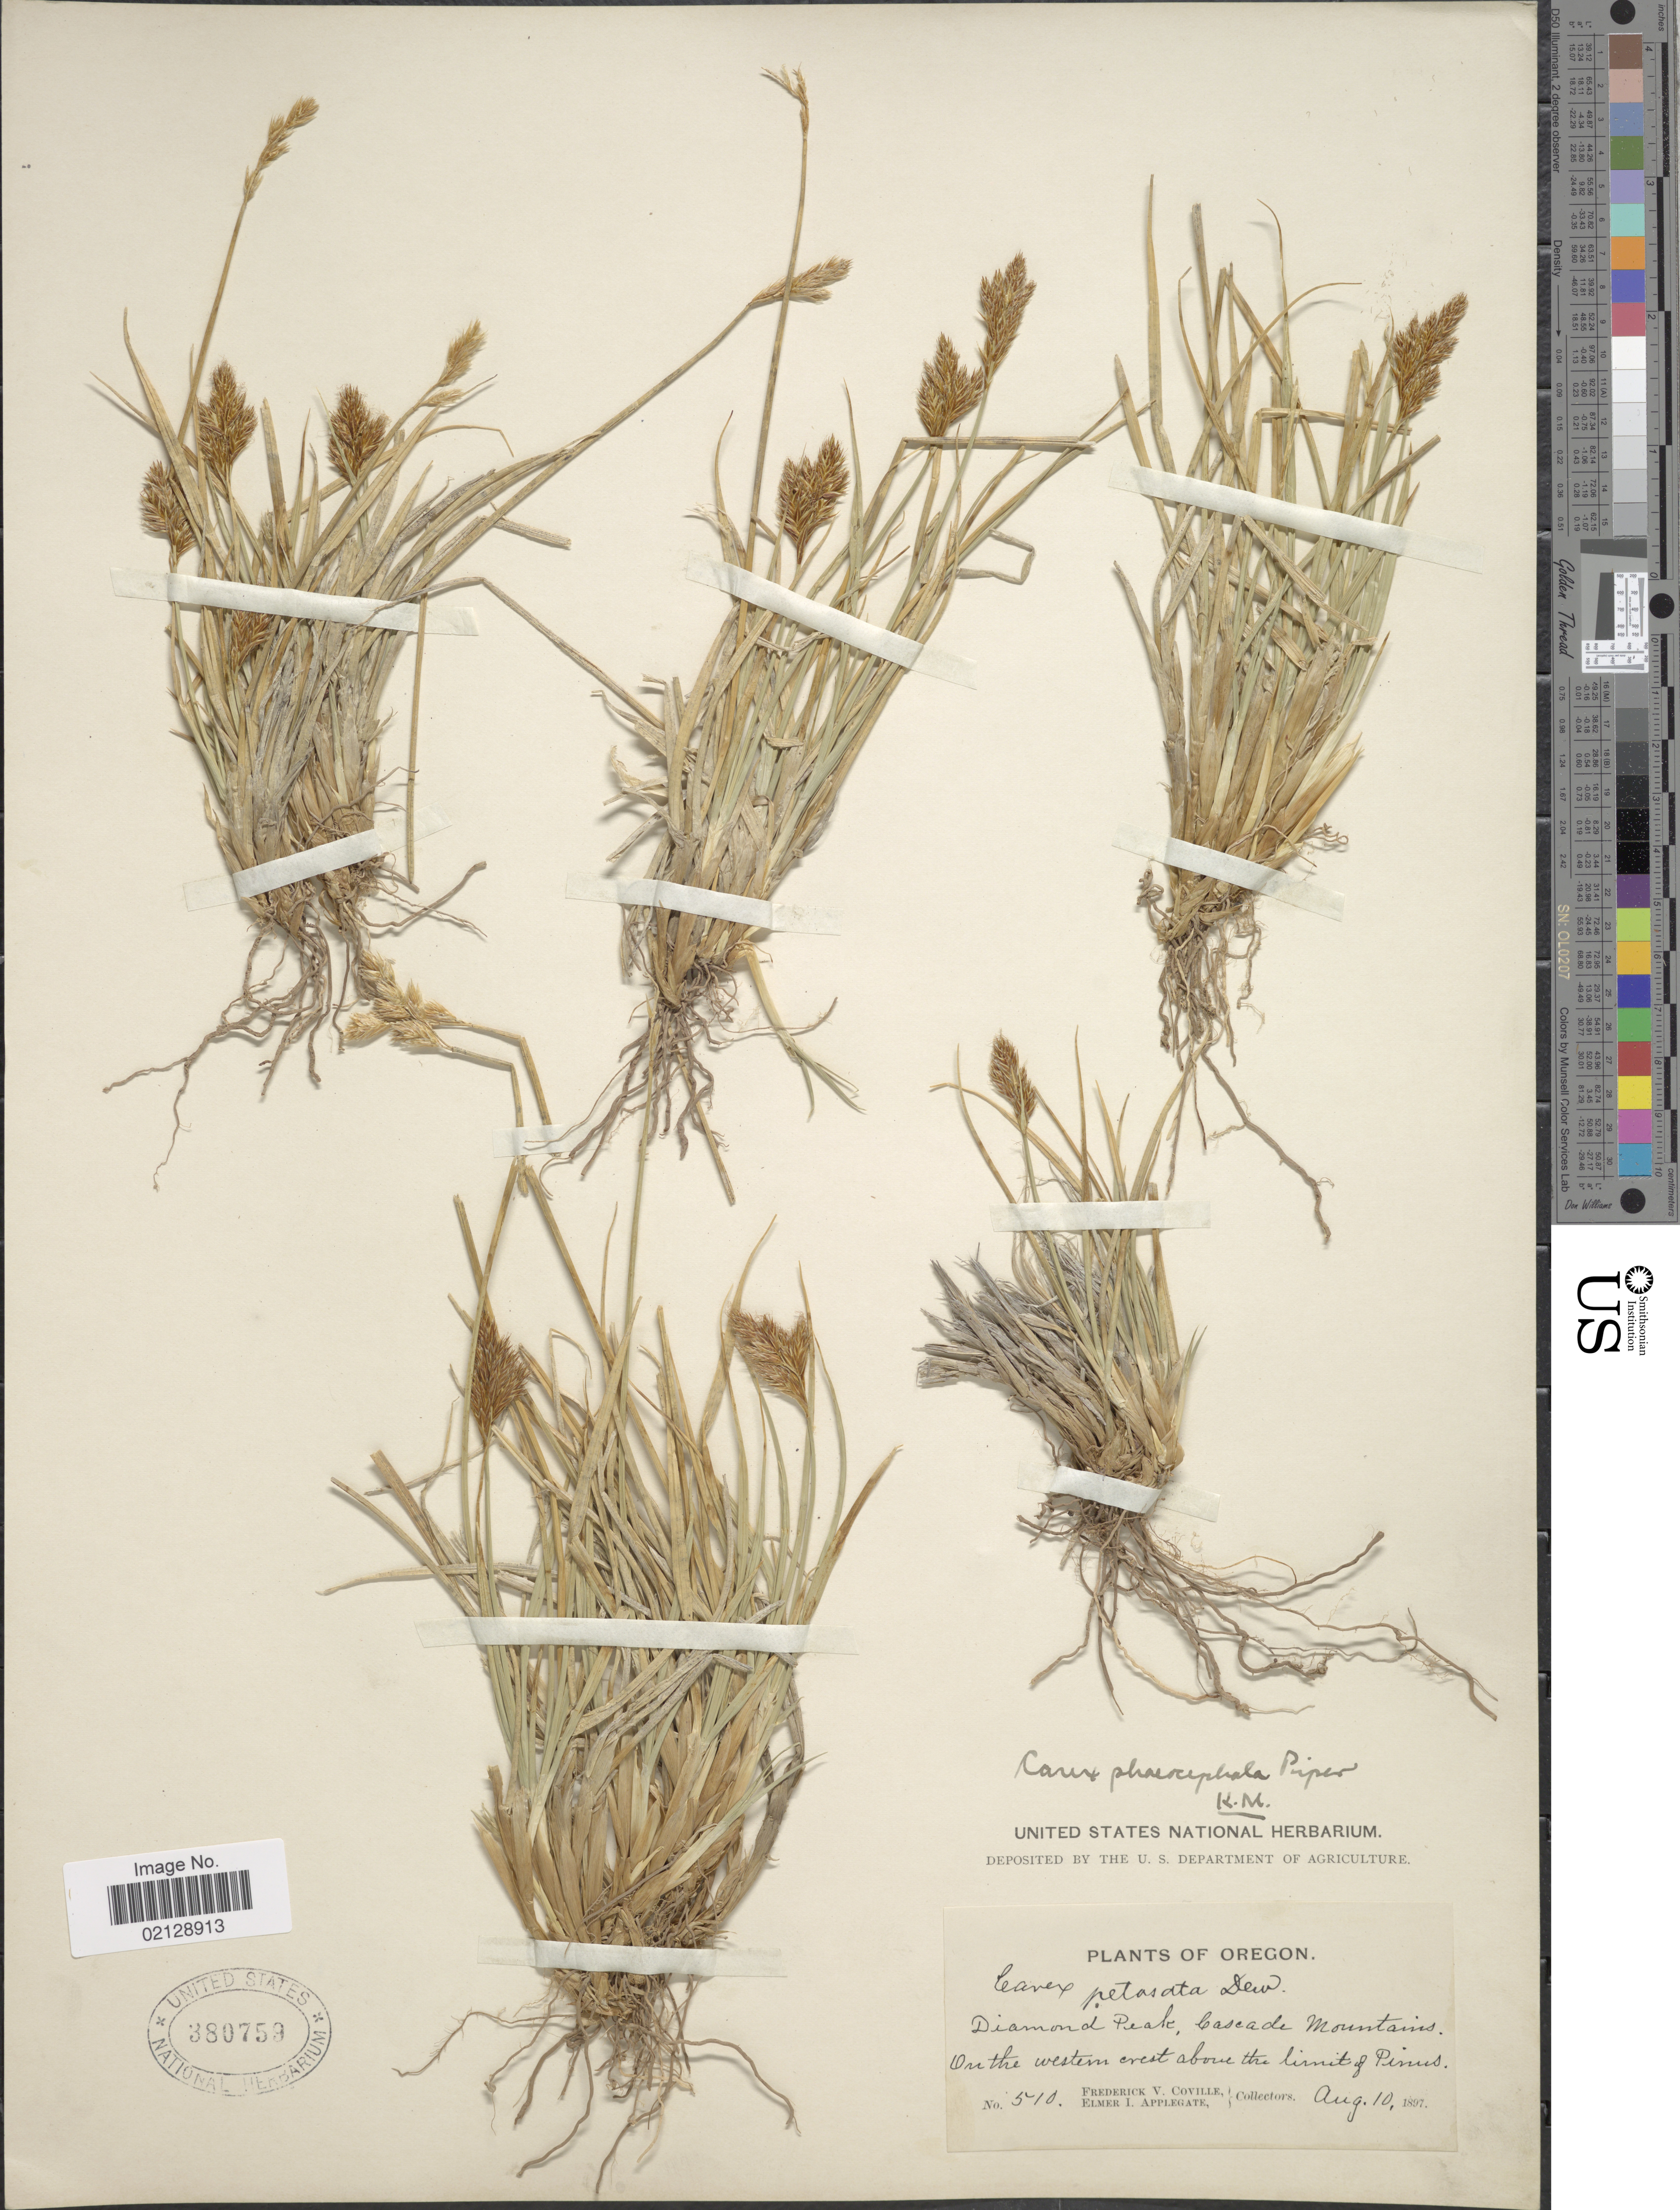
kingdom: Plantae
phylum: Tracheophyta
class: Liliopsida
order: Poales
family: Cyperaceae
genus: Carex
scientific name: Carex phaeocephala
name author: Piper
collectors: F. V. Coville & E. I. Applegate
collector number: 510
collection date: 1897-08-10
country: United States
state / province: Oregon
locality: Diamond Peak, Cascade Mountains, On the western crest above the limit of Pinus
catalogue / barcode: US 380759